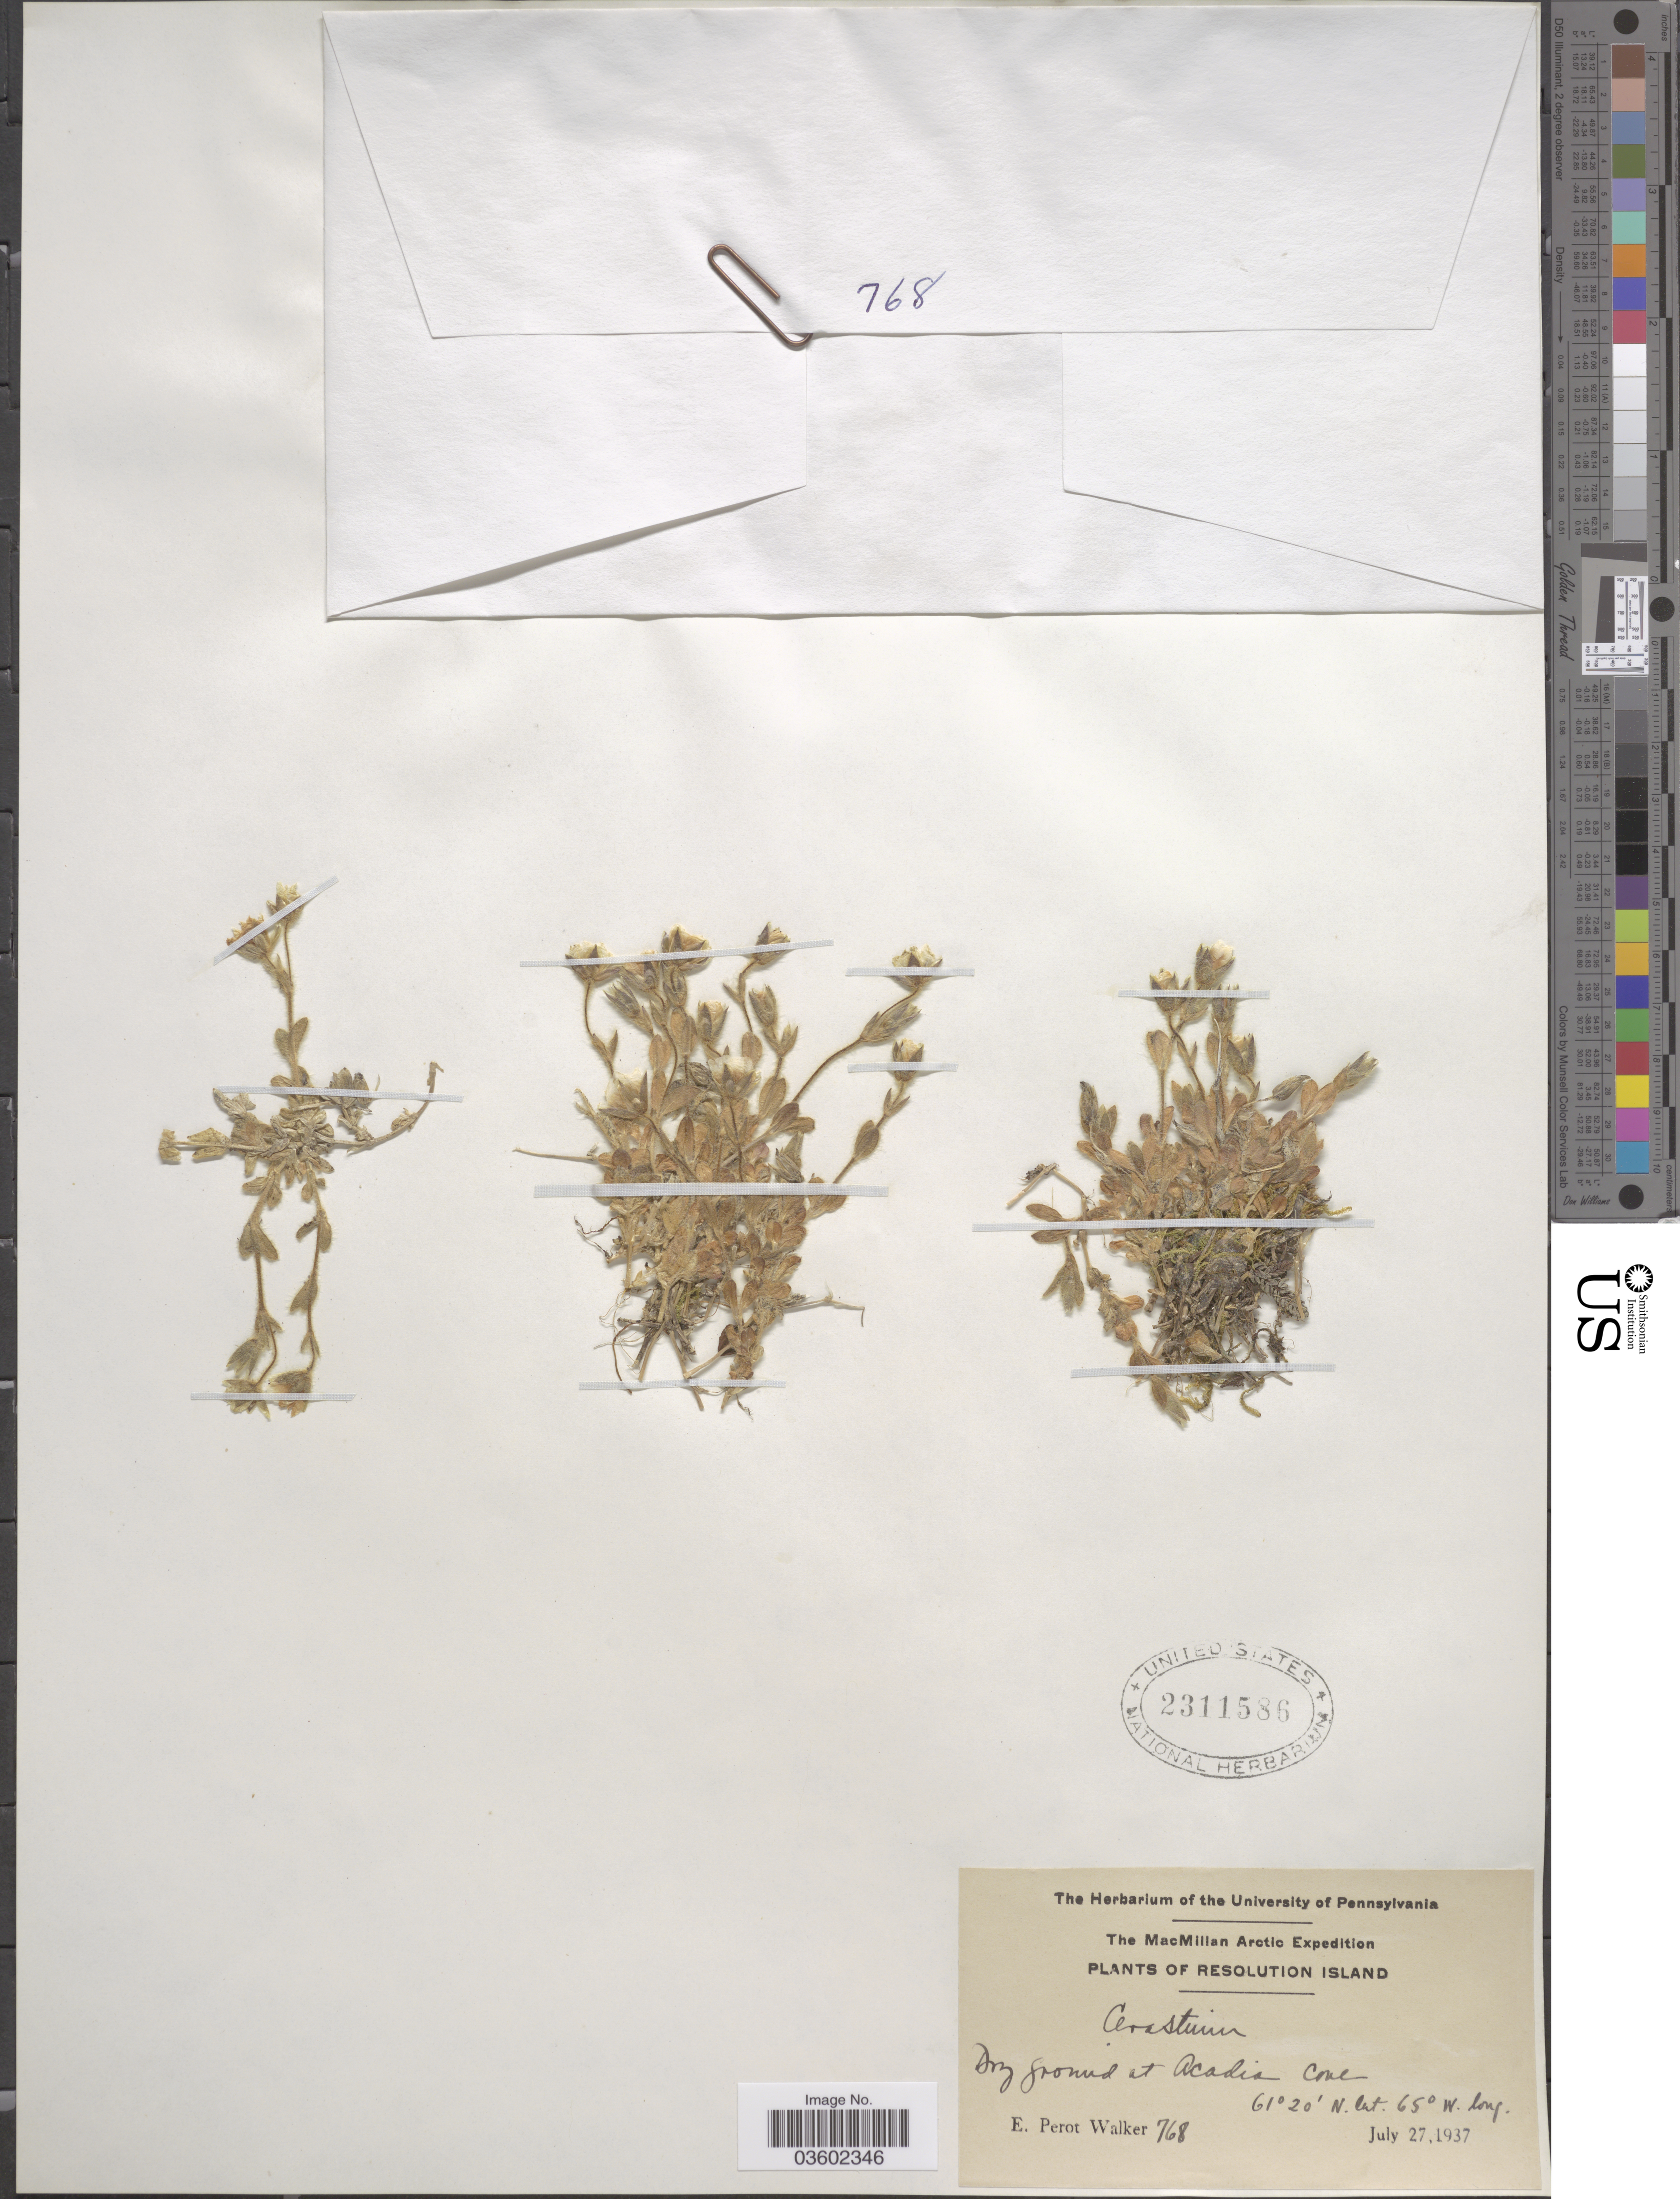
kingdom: Plantae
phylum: Tracheophyta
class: Magnoliopsida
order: Caryophyllales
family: Caryophyllaceae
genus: Cerastium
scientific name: Cerastium sp.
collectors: E. Walker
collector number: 768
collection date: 1937-07-27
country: Canada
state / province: Nunavut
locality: Arctic. Resolution Island. Dry ground at Acadia Cone.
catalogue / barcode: US 2311586